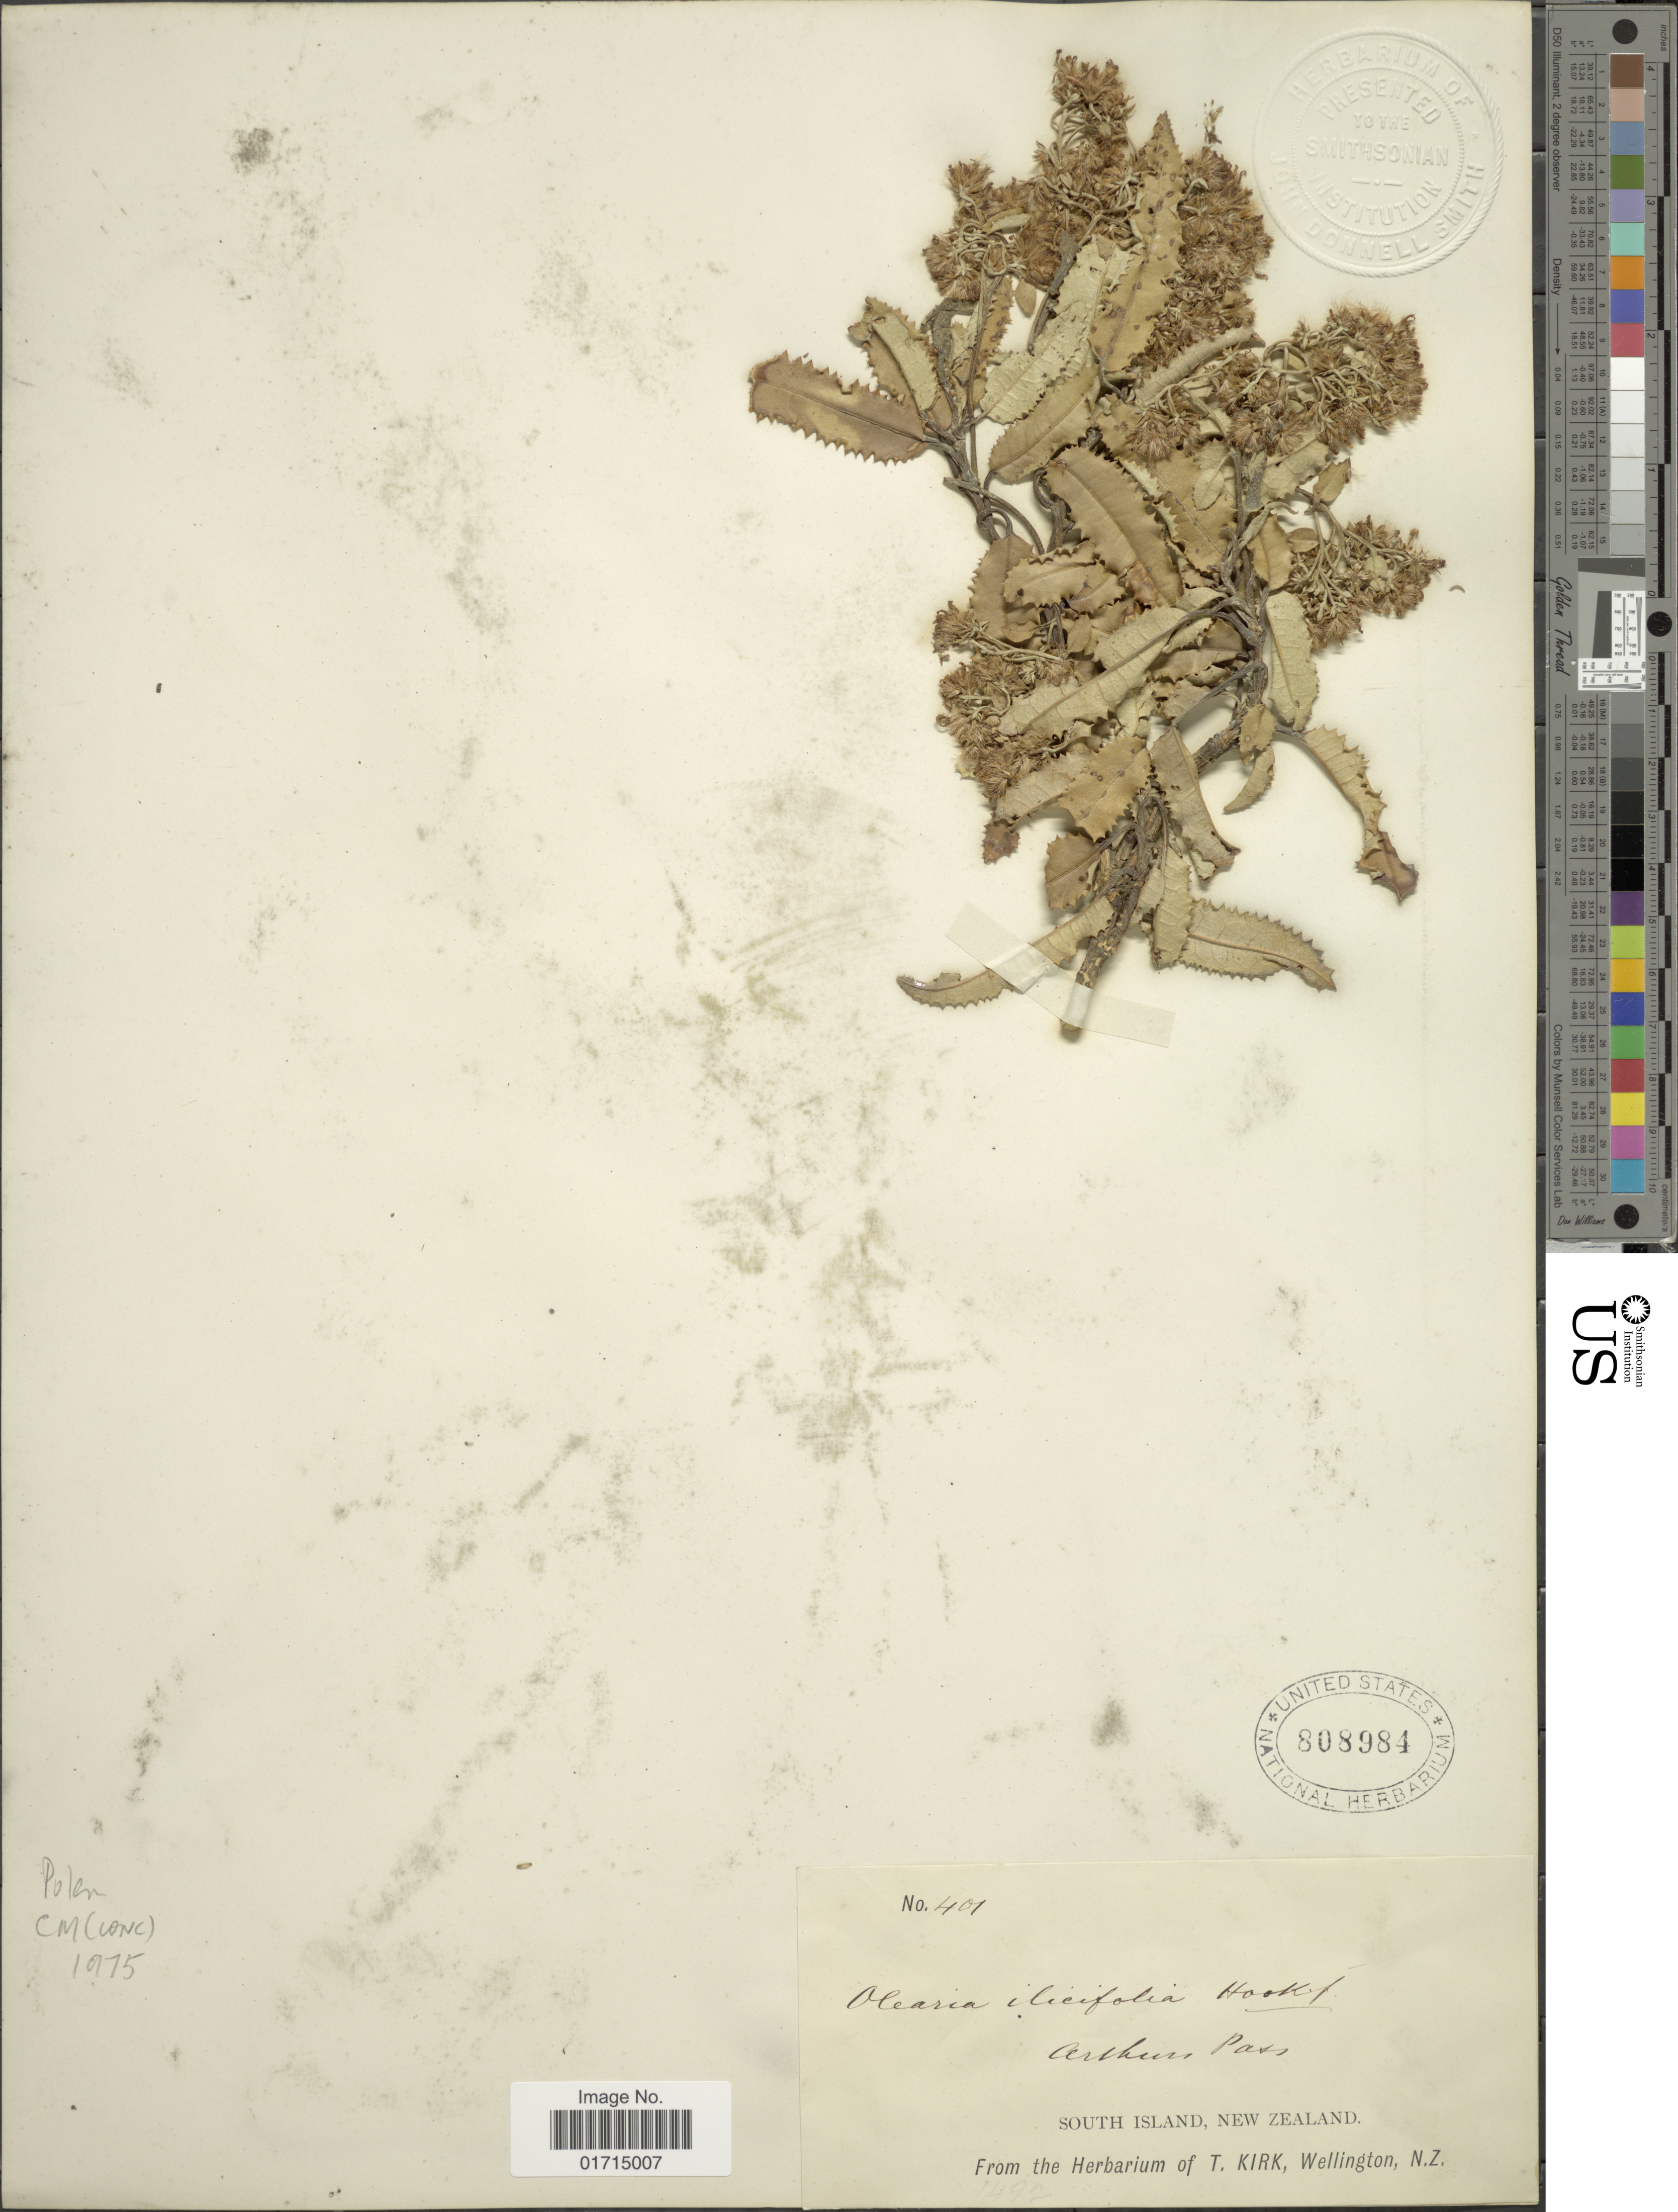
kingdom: Plantae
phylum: Tracheophyta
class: Magnoliopsida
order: Asterales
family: Asteraceae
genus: Olearia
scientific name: Olearia ilicifolia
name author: Hook. f.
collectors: ex Herb. T. Kirk, Wellington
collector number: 401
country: New Zealand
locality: Arthurs Pass. South Island, New Zealand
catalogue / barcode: US 808984